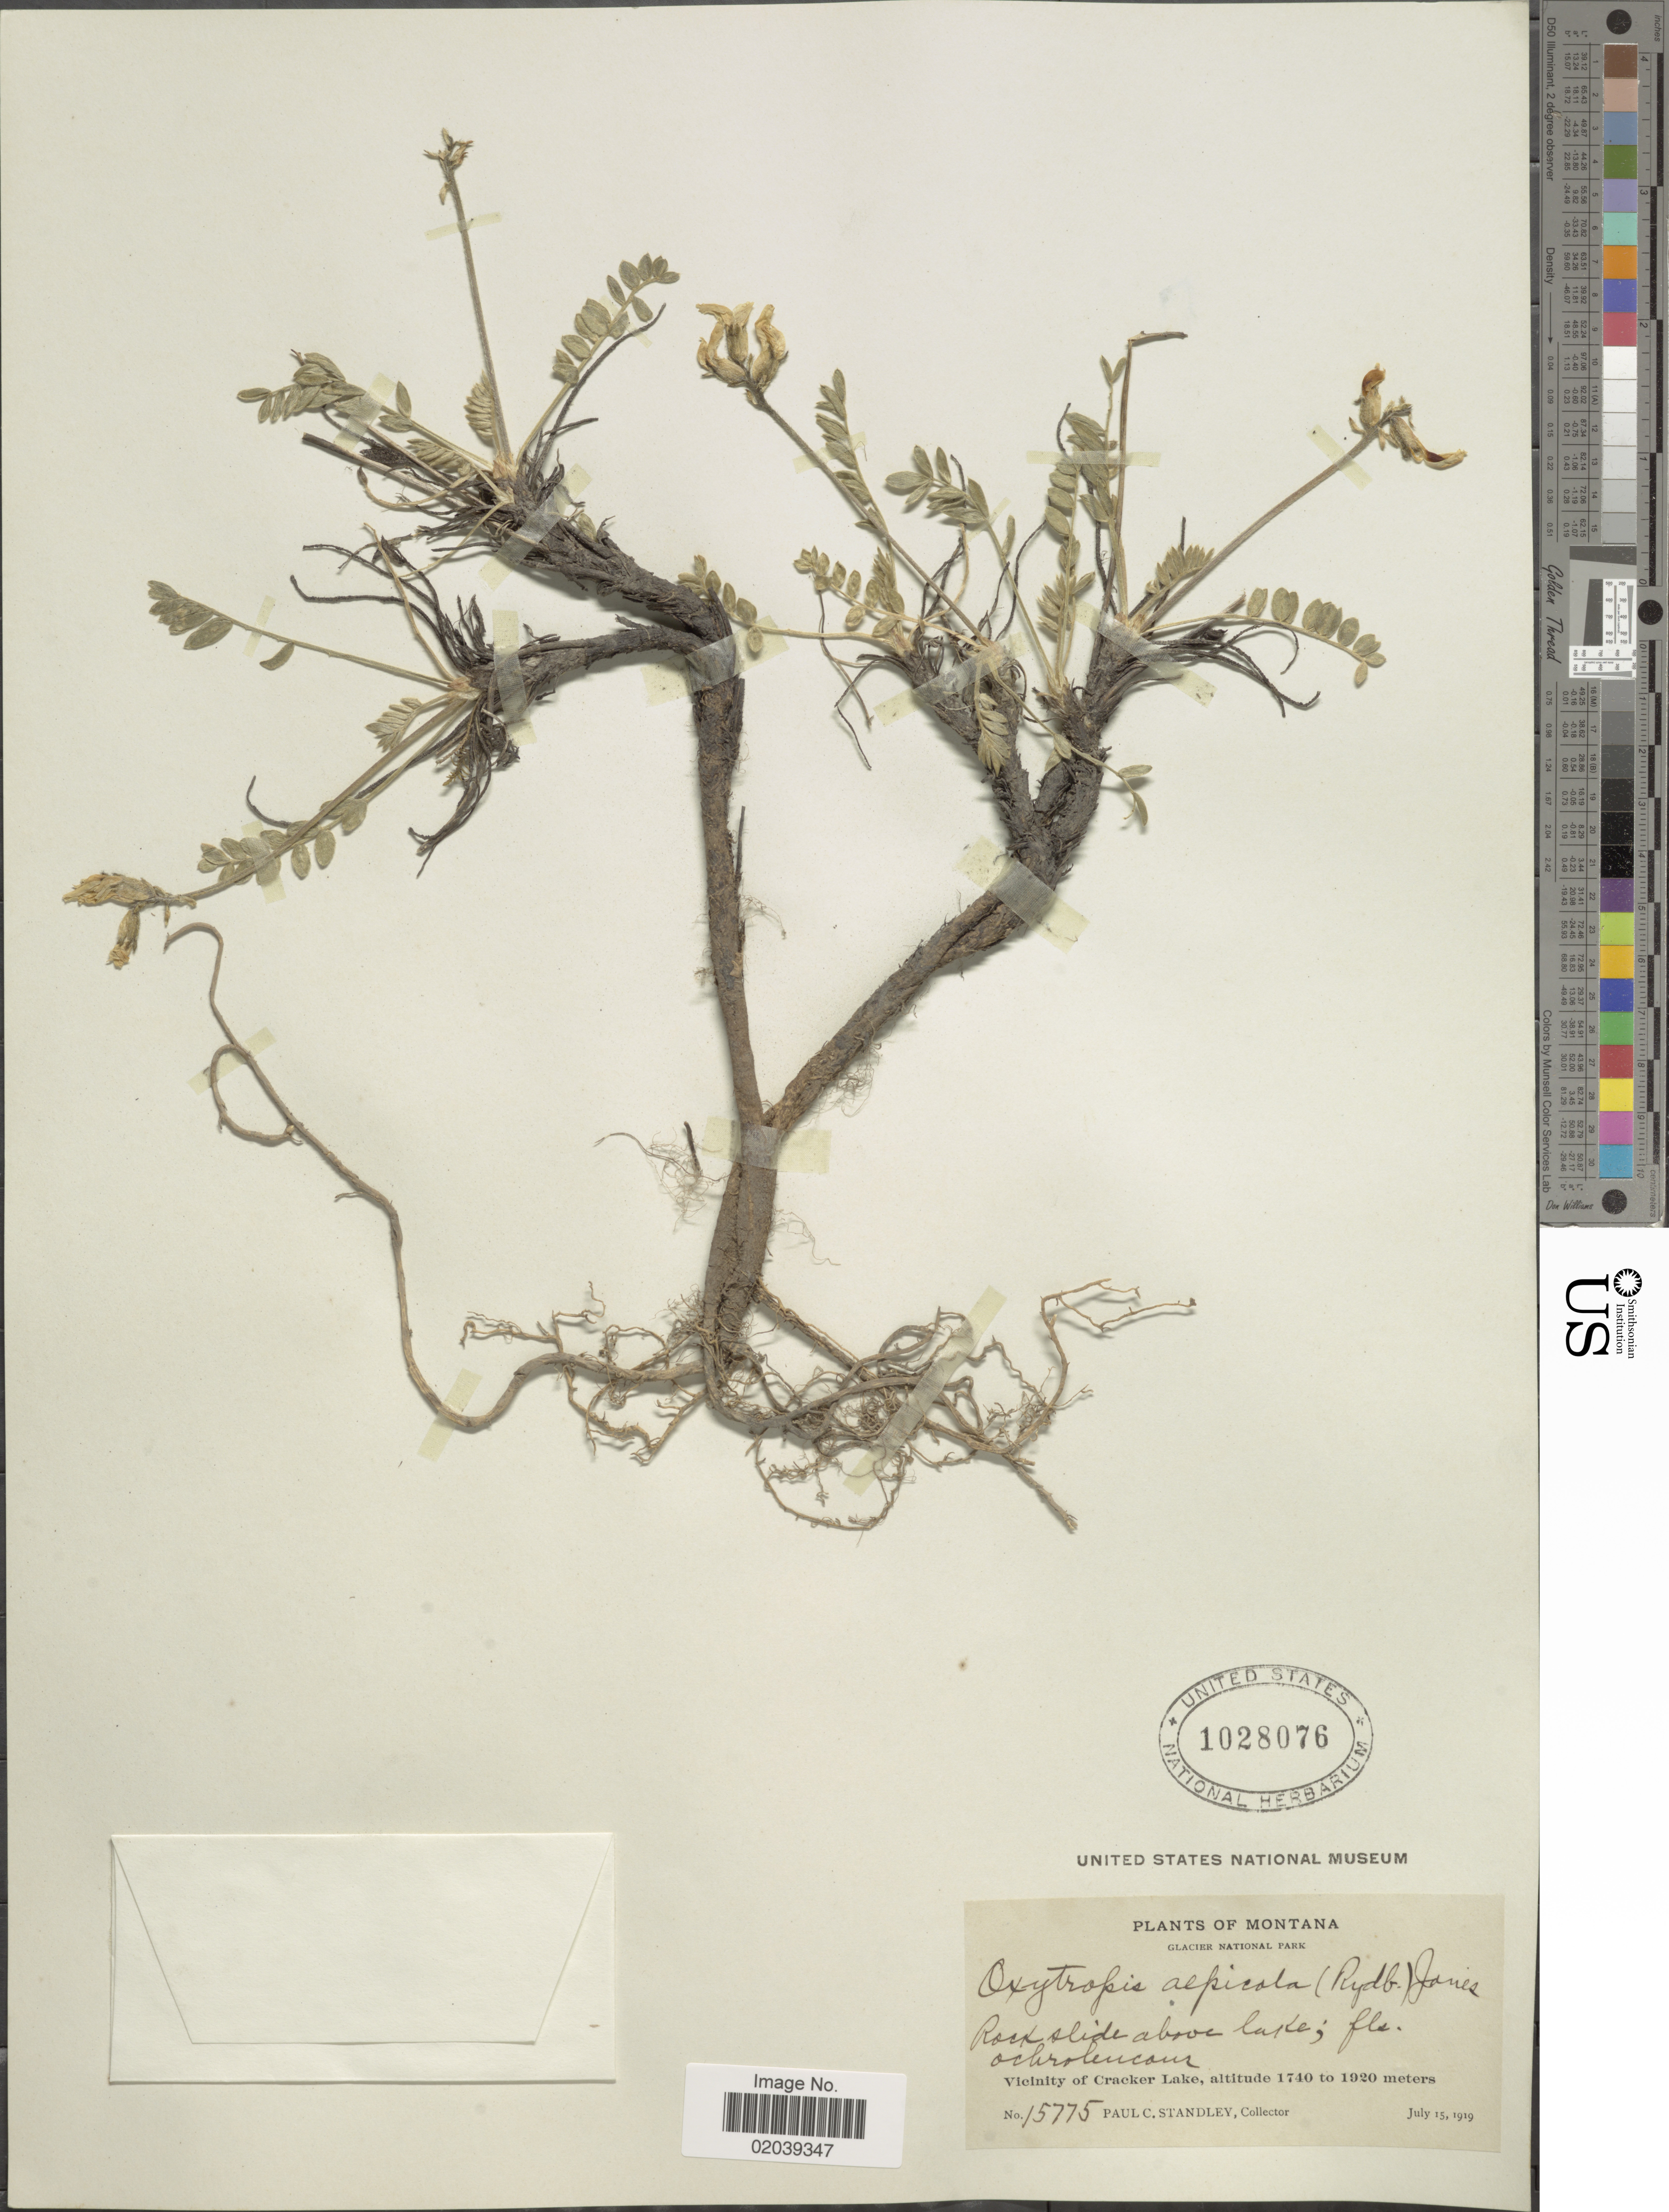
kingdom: Plantae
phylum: Tracheophyta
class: Magnoliopsida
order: Fabales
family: Fabaceae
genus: Oxytropis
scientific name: Oxytropis campestris var. cusickii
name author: (Greenm.) Barneby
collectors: P. C. Standley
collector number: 15775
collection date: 1919-07-15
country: United States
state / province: Montana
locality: Glacier National Park. Rock slide above lake. Vicinity of Cracker Lake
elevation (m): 1740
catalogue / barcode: US 1028076